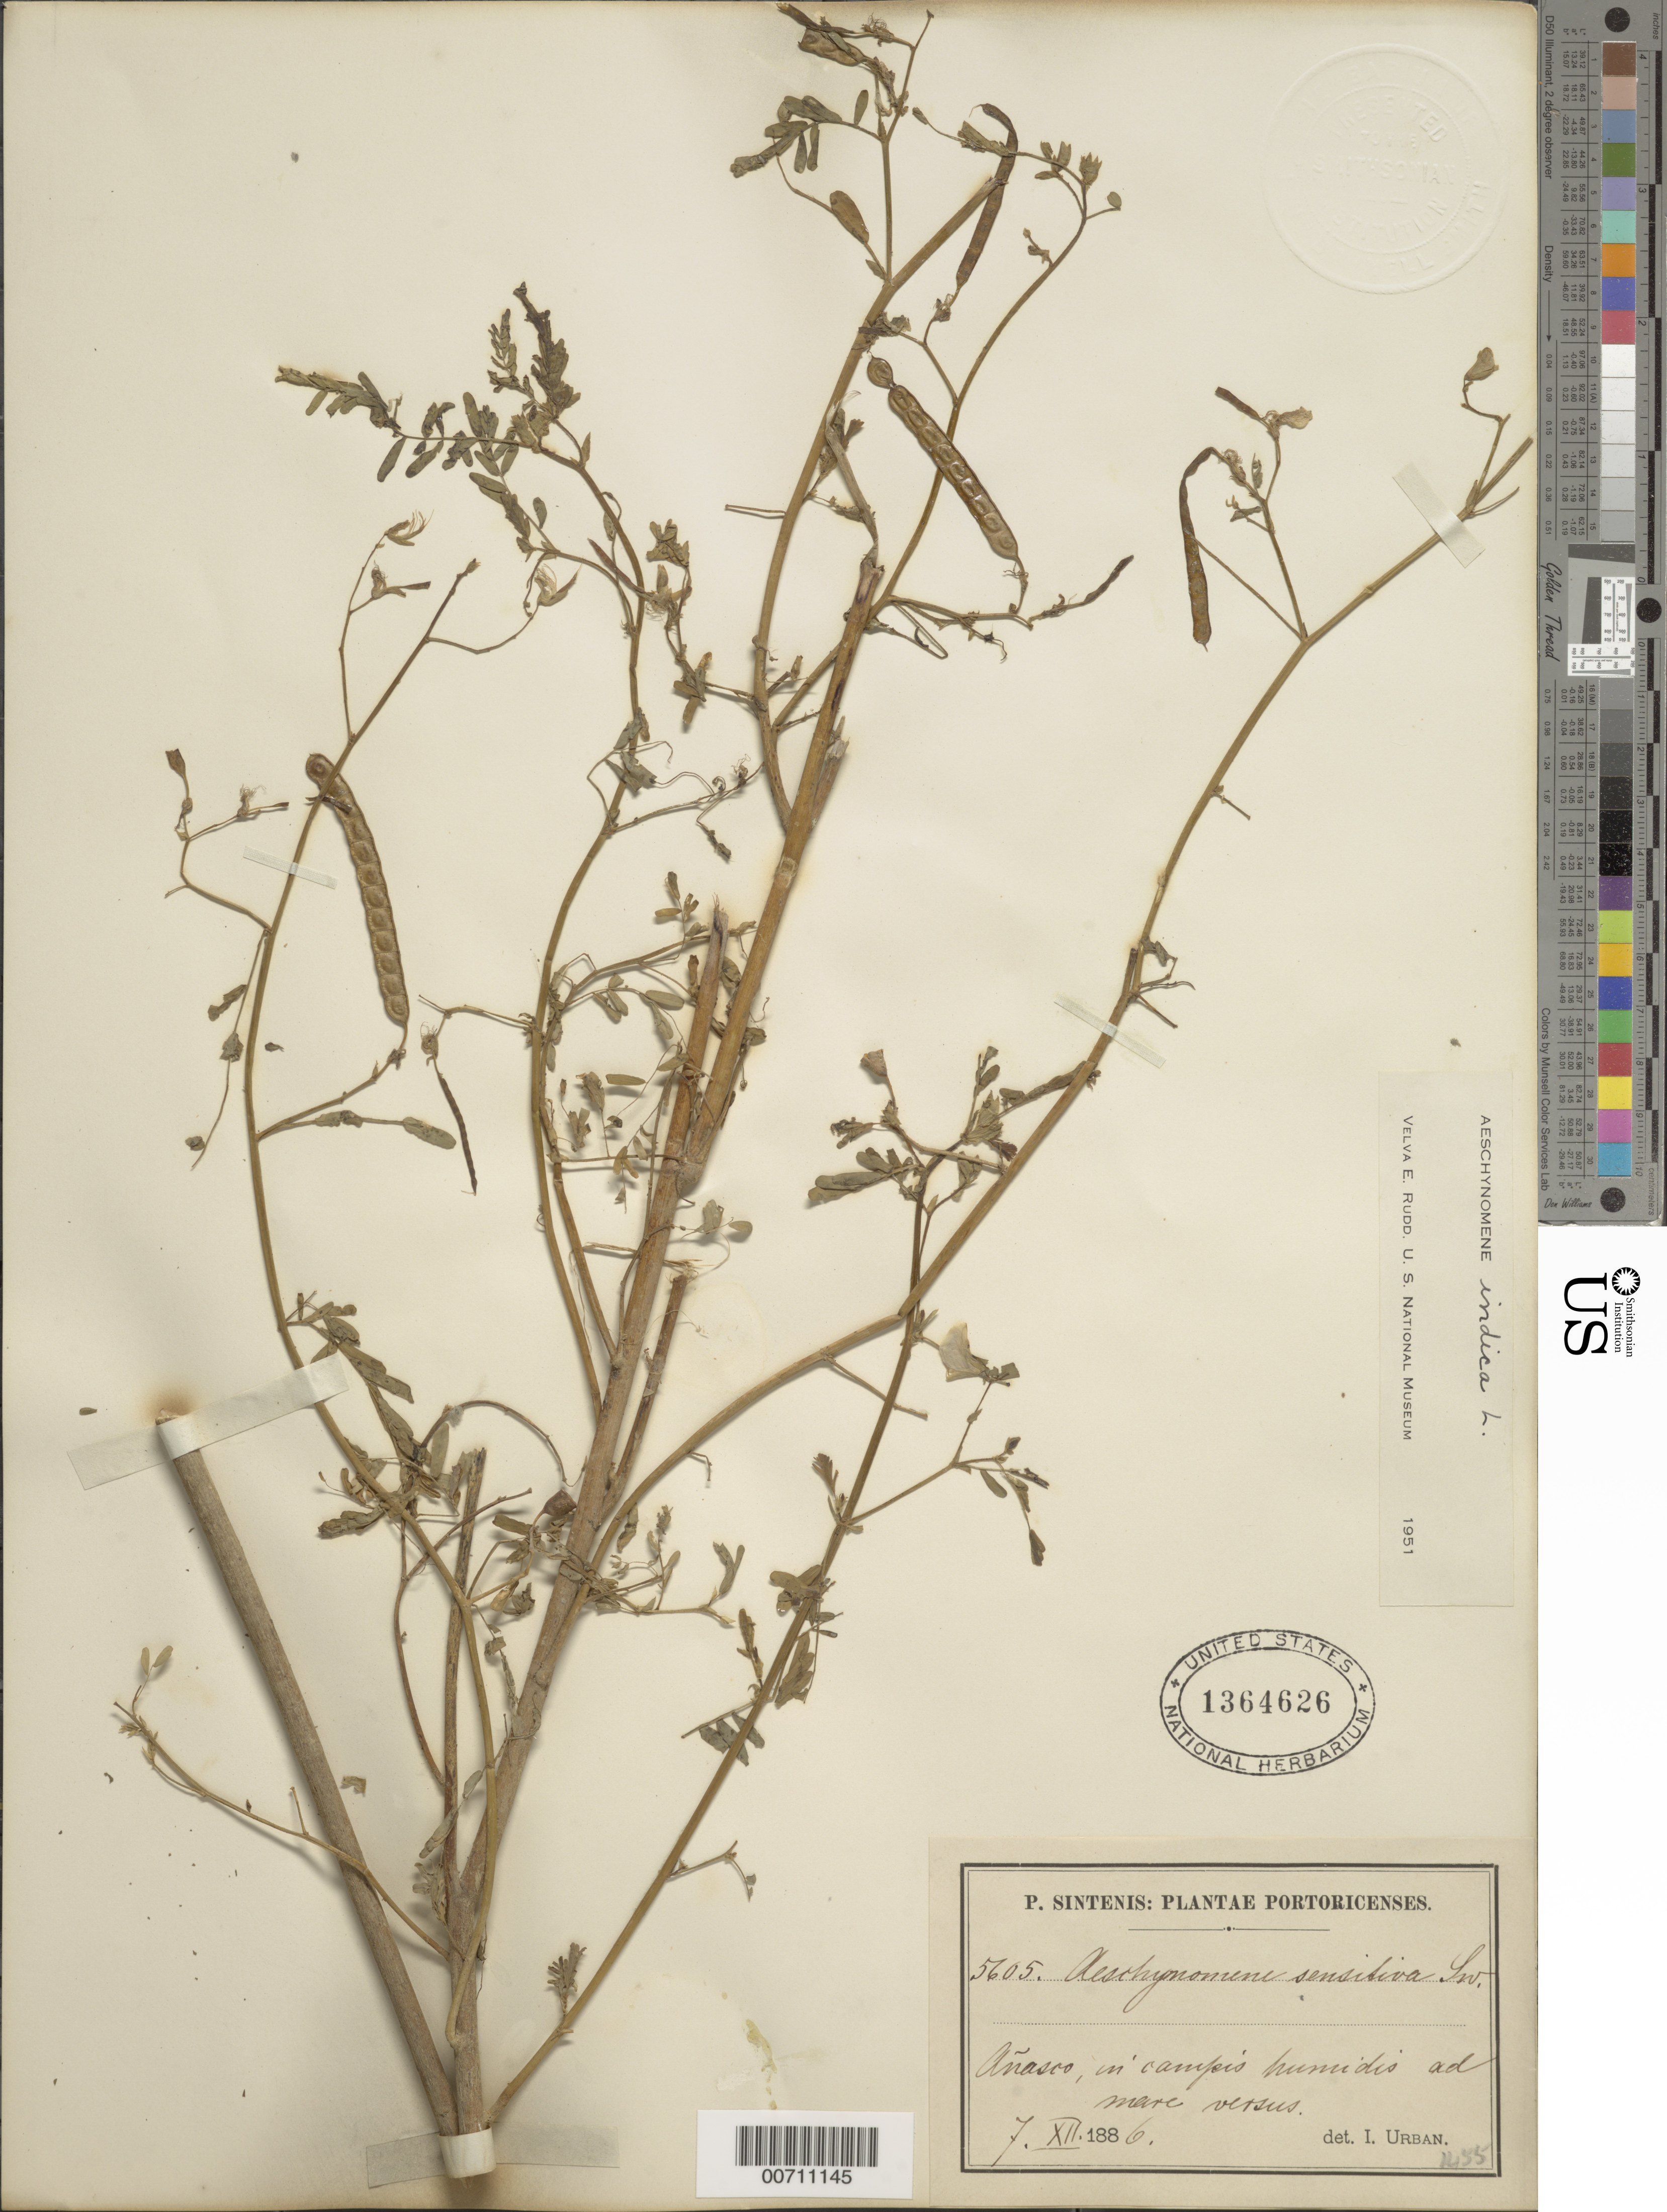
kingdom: Plantae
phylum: Tracheophyta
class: Magnoliopsida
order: Fabales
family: Fabaceae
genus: Aeschynomene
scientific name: Aeschynomene indica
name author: L.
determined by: Rudd, V. E.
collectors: P. Sintenis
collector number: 5605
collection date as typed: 07 Dec 1886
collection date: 1886-12-07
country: Puerto Rico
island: Greater Antilles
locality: Anasco, in campis humidis ad mare versus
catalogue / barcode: US 1364626